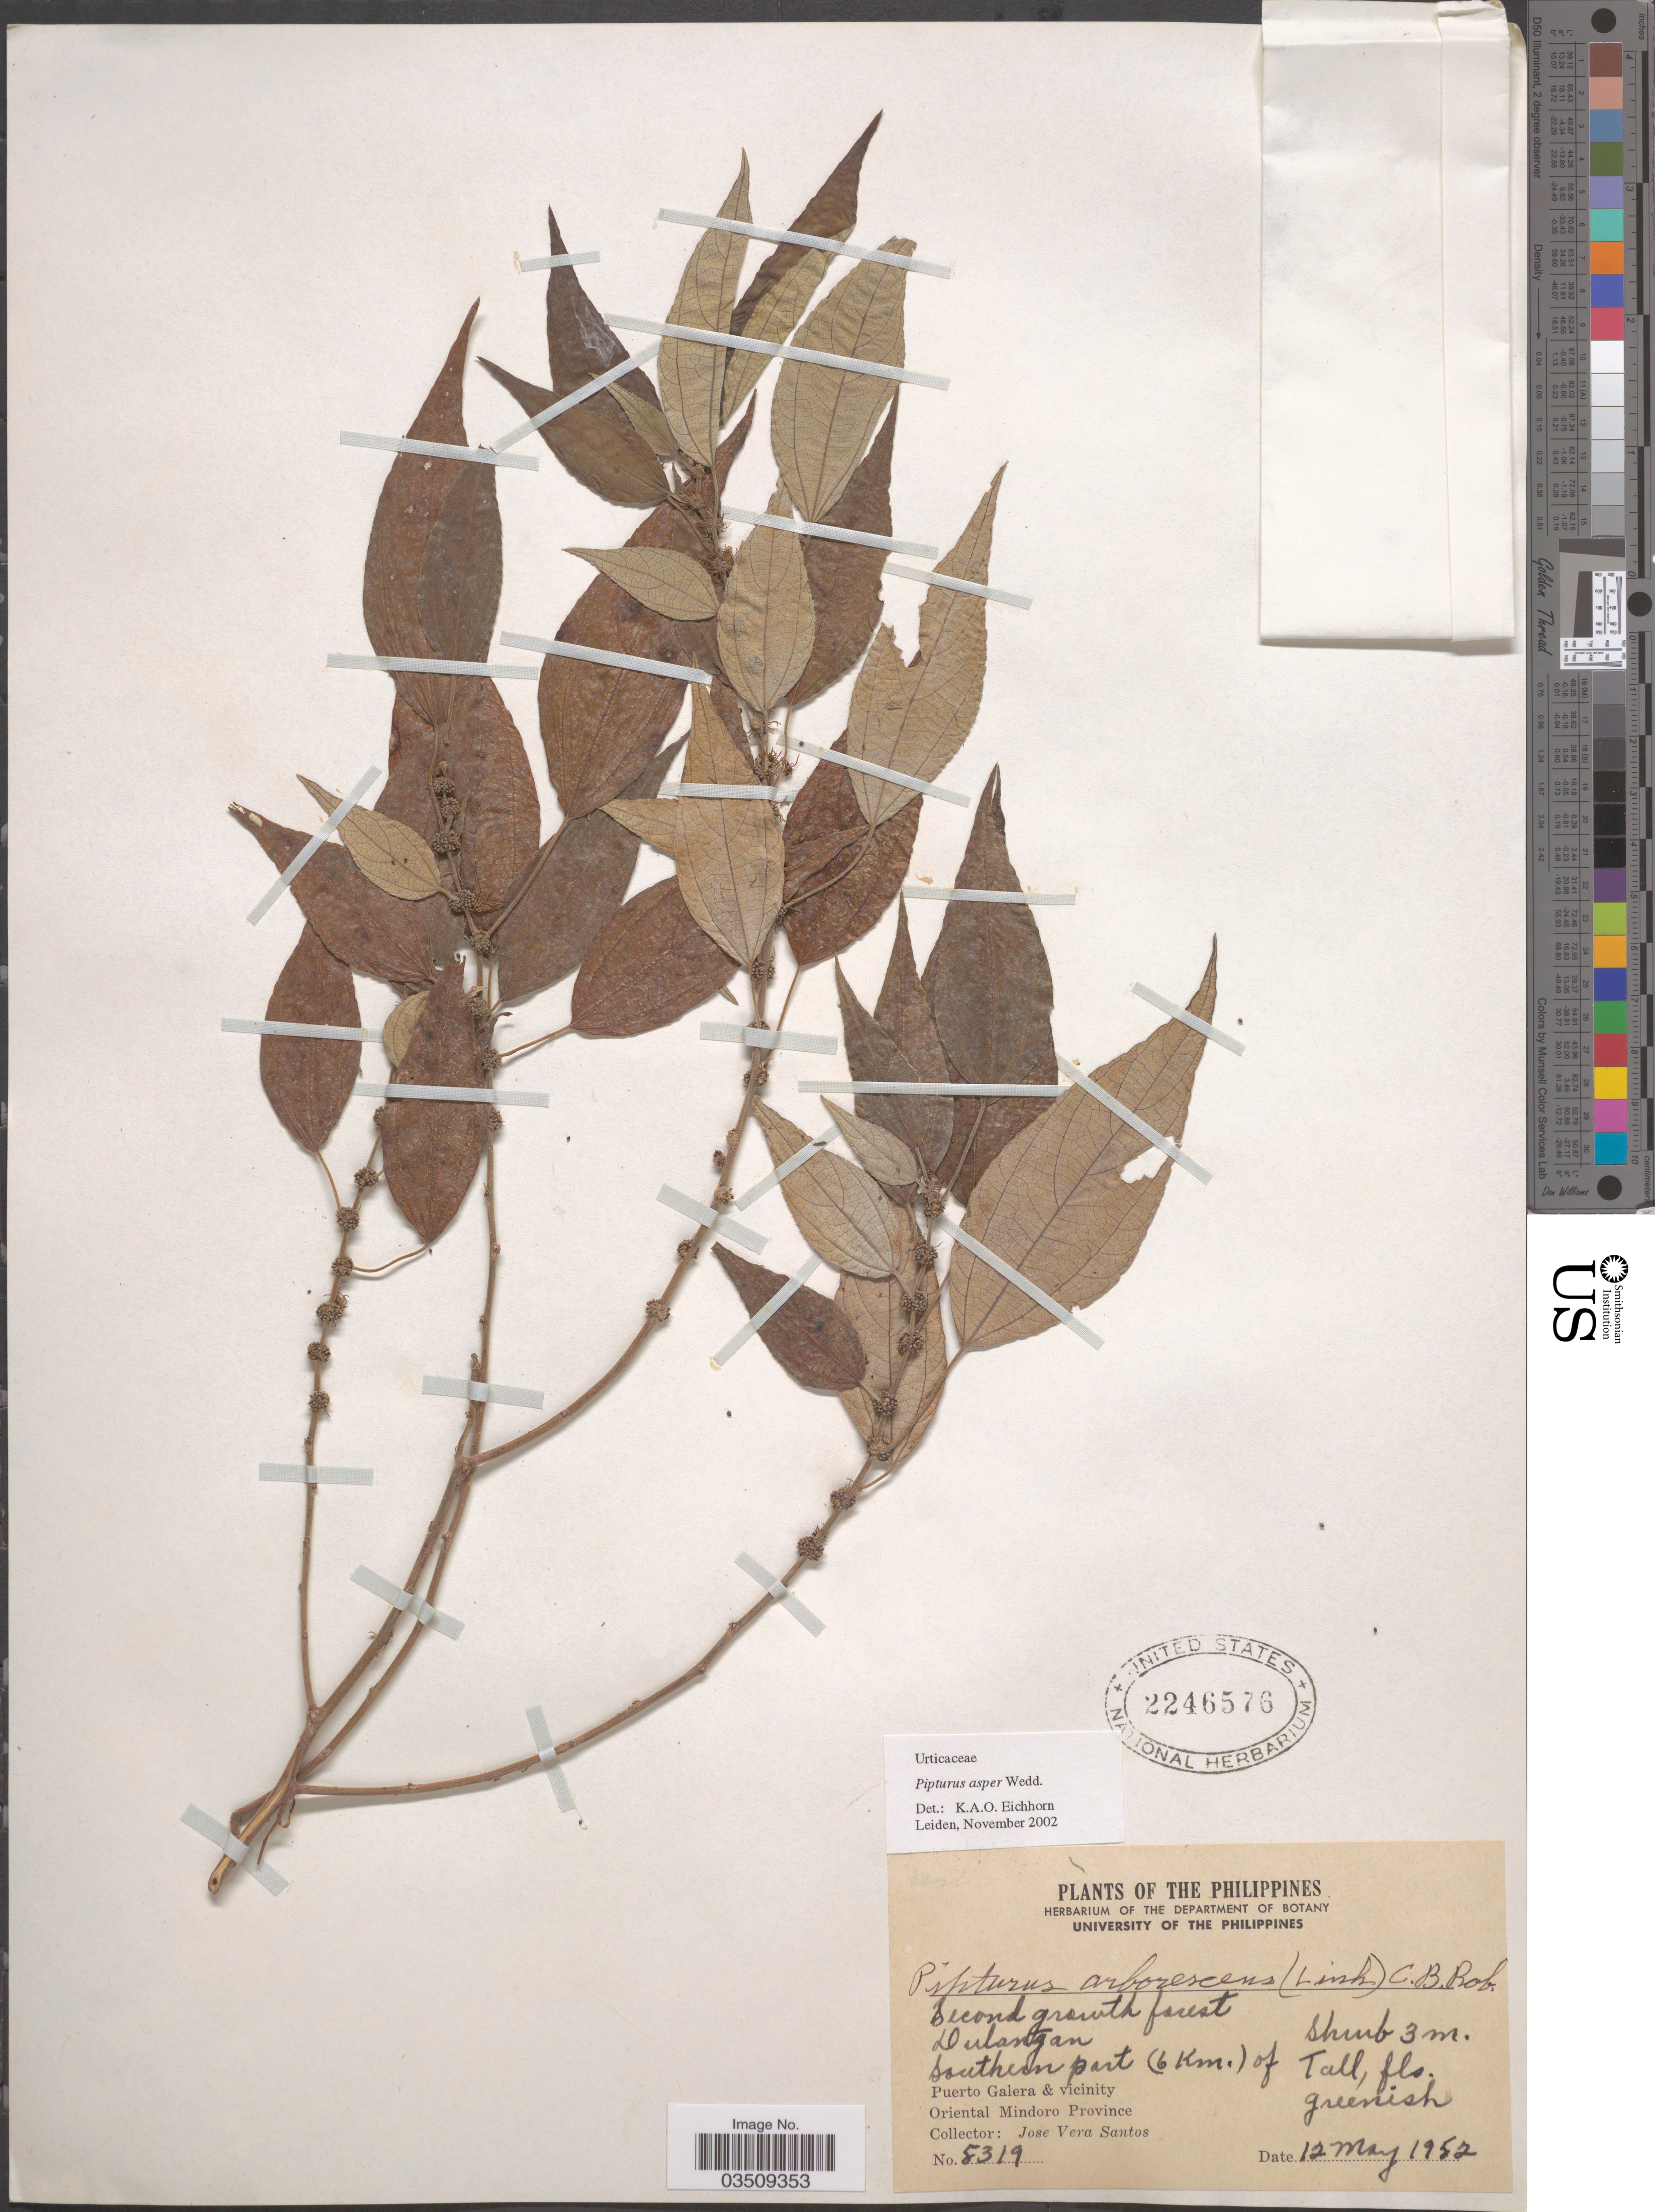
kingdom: Plantae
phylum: Tracheophyta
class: Magnoliopsida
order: Rosales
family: Urticaceae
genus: Pipturus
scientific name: Pipturus arborescens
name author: (Link) C.B. Rob.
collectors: J. Santos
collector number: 5319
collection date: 1952-05-12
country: Philippines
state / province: Mimaropa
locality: Dulangan. Southern part (6 Km.) of Puerto Galera & vicinity. Oriental Mindoro Province.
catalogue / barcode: US 2246576